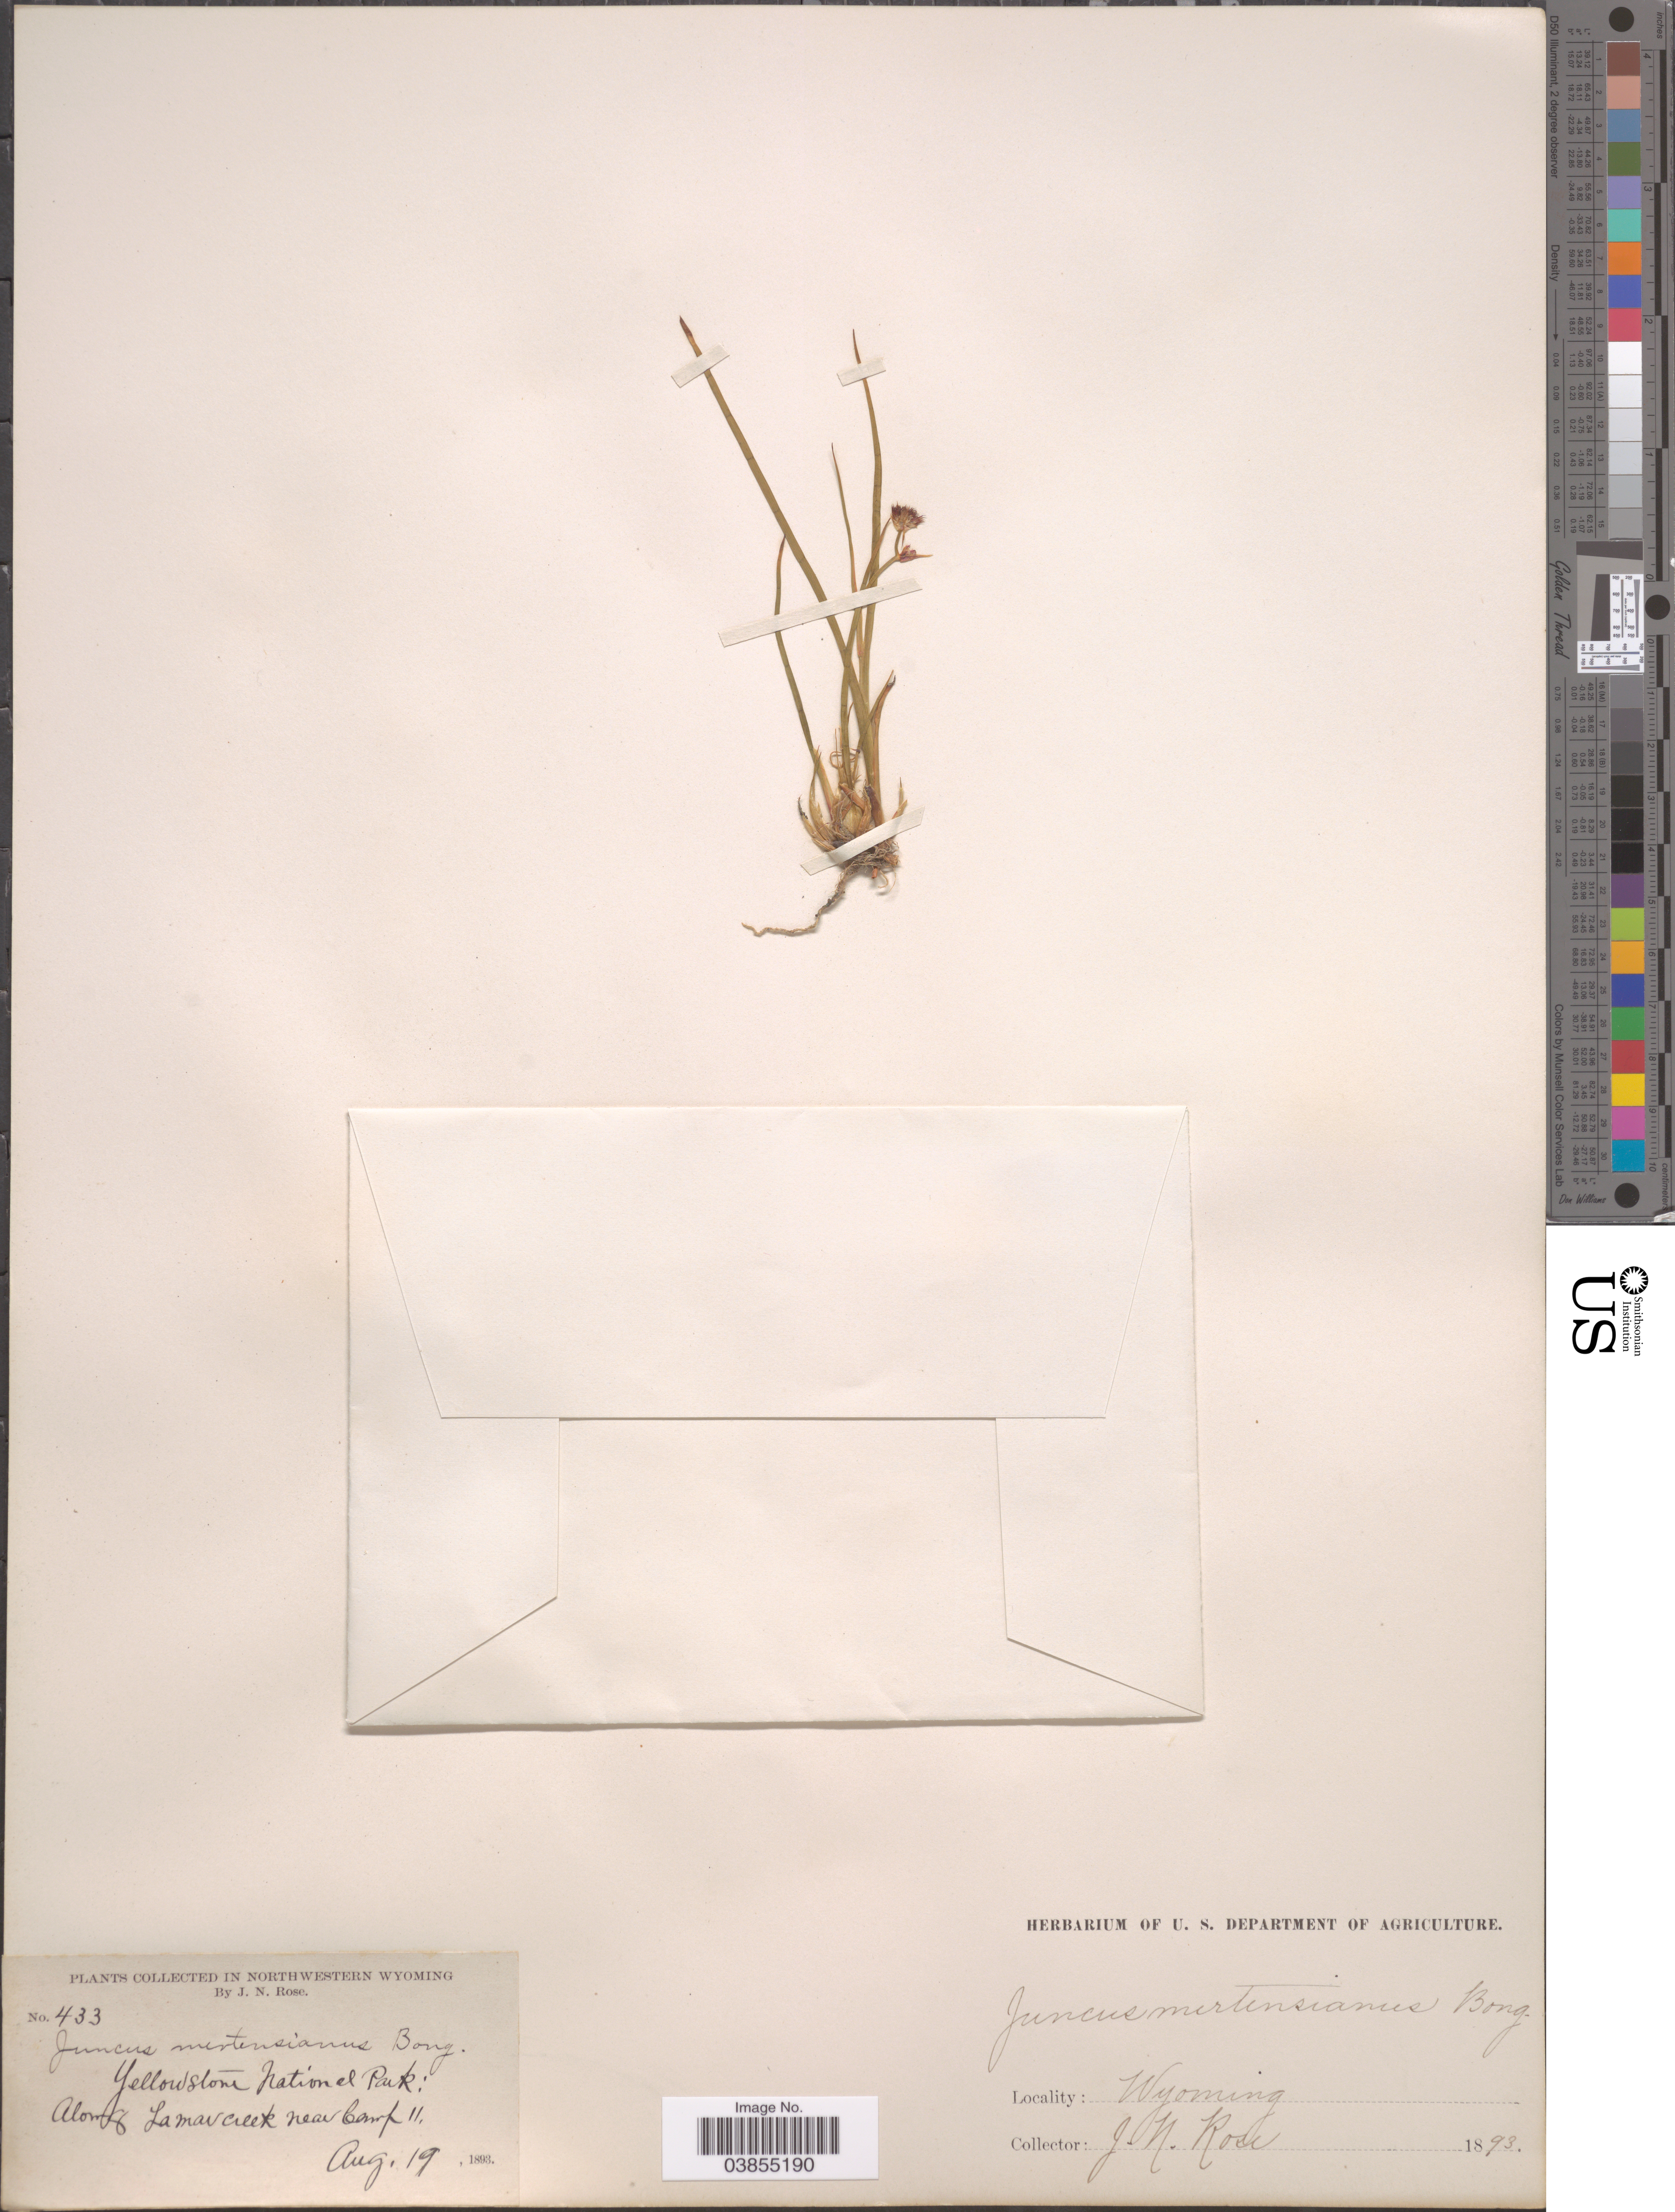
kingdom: Plantae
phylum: Tracheophyta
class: Liliopsida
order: Poales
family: Juncaceae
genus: Juncus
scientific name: Juncus mertensianus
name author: Bong.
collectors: J. N. Rose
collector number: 433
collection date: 1893-08-19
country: United States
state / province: Wyoming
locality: Northwestern Wyoming. Yellowstone National Park: Along Lamar Creek near Camp 11.